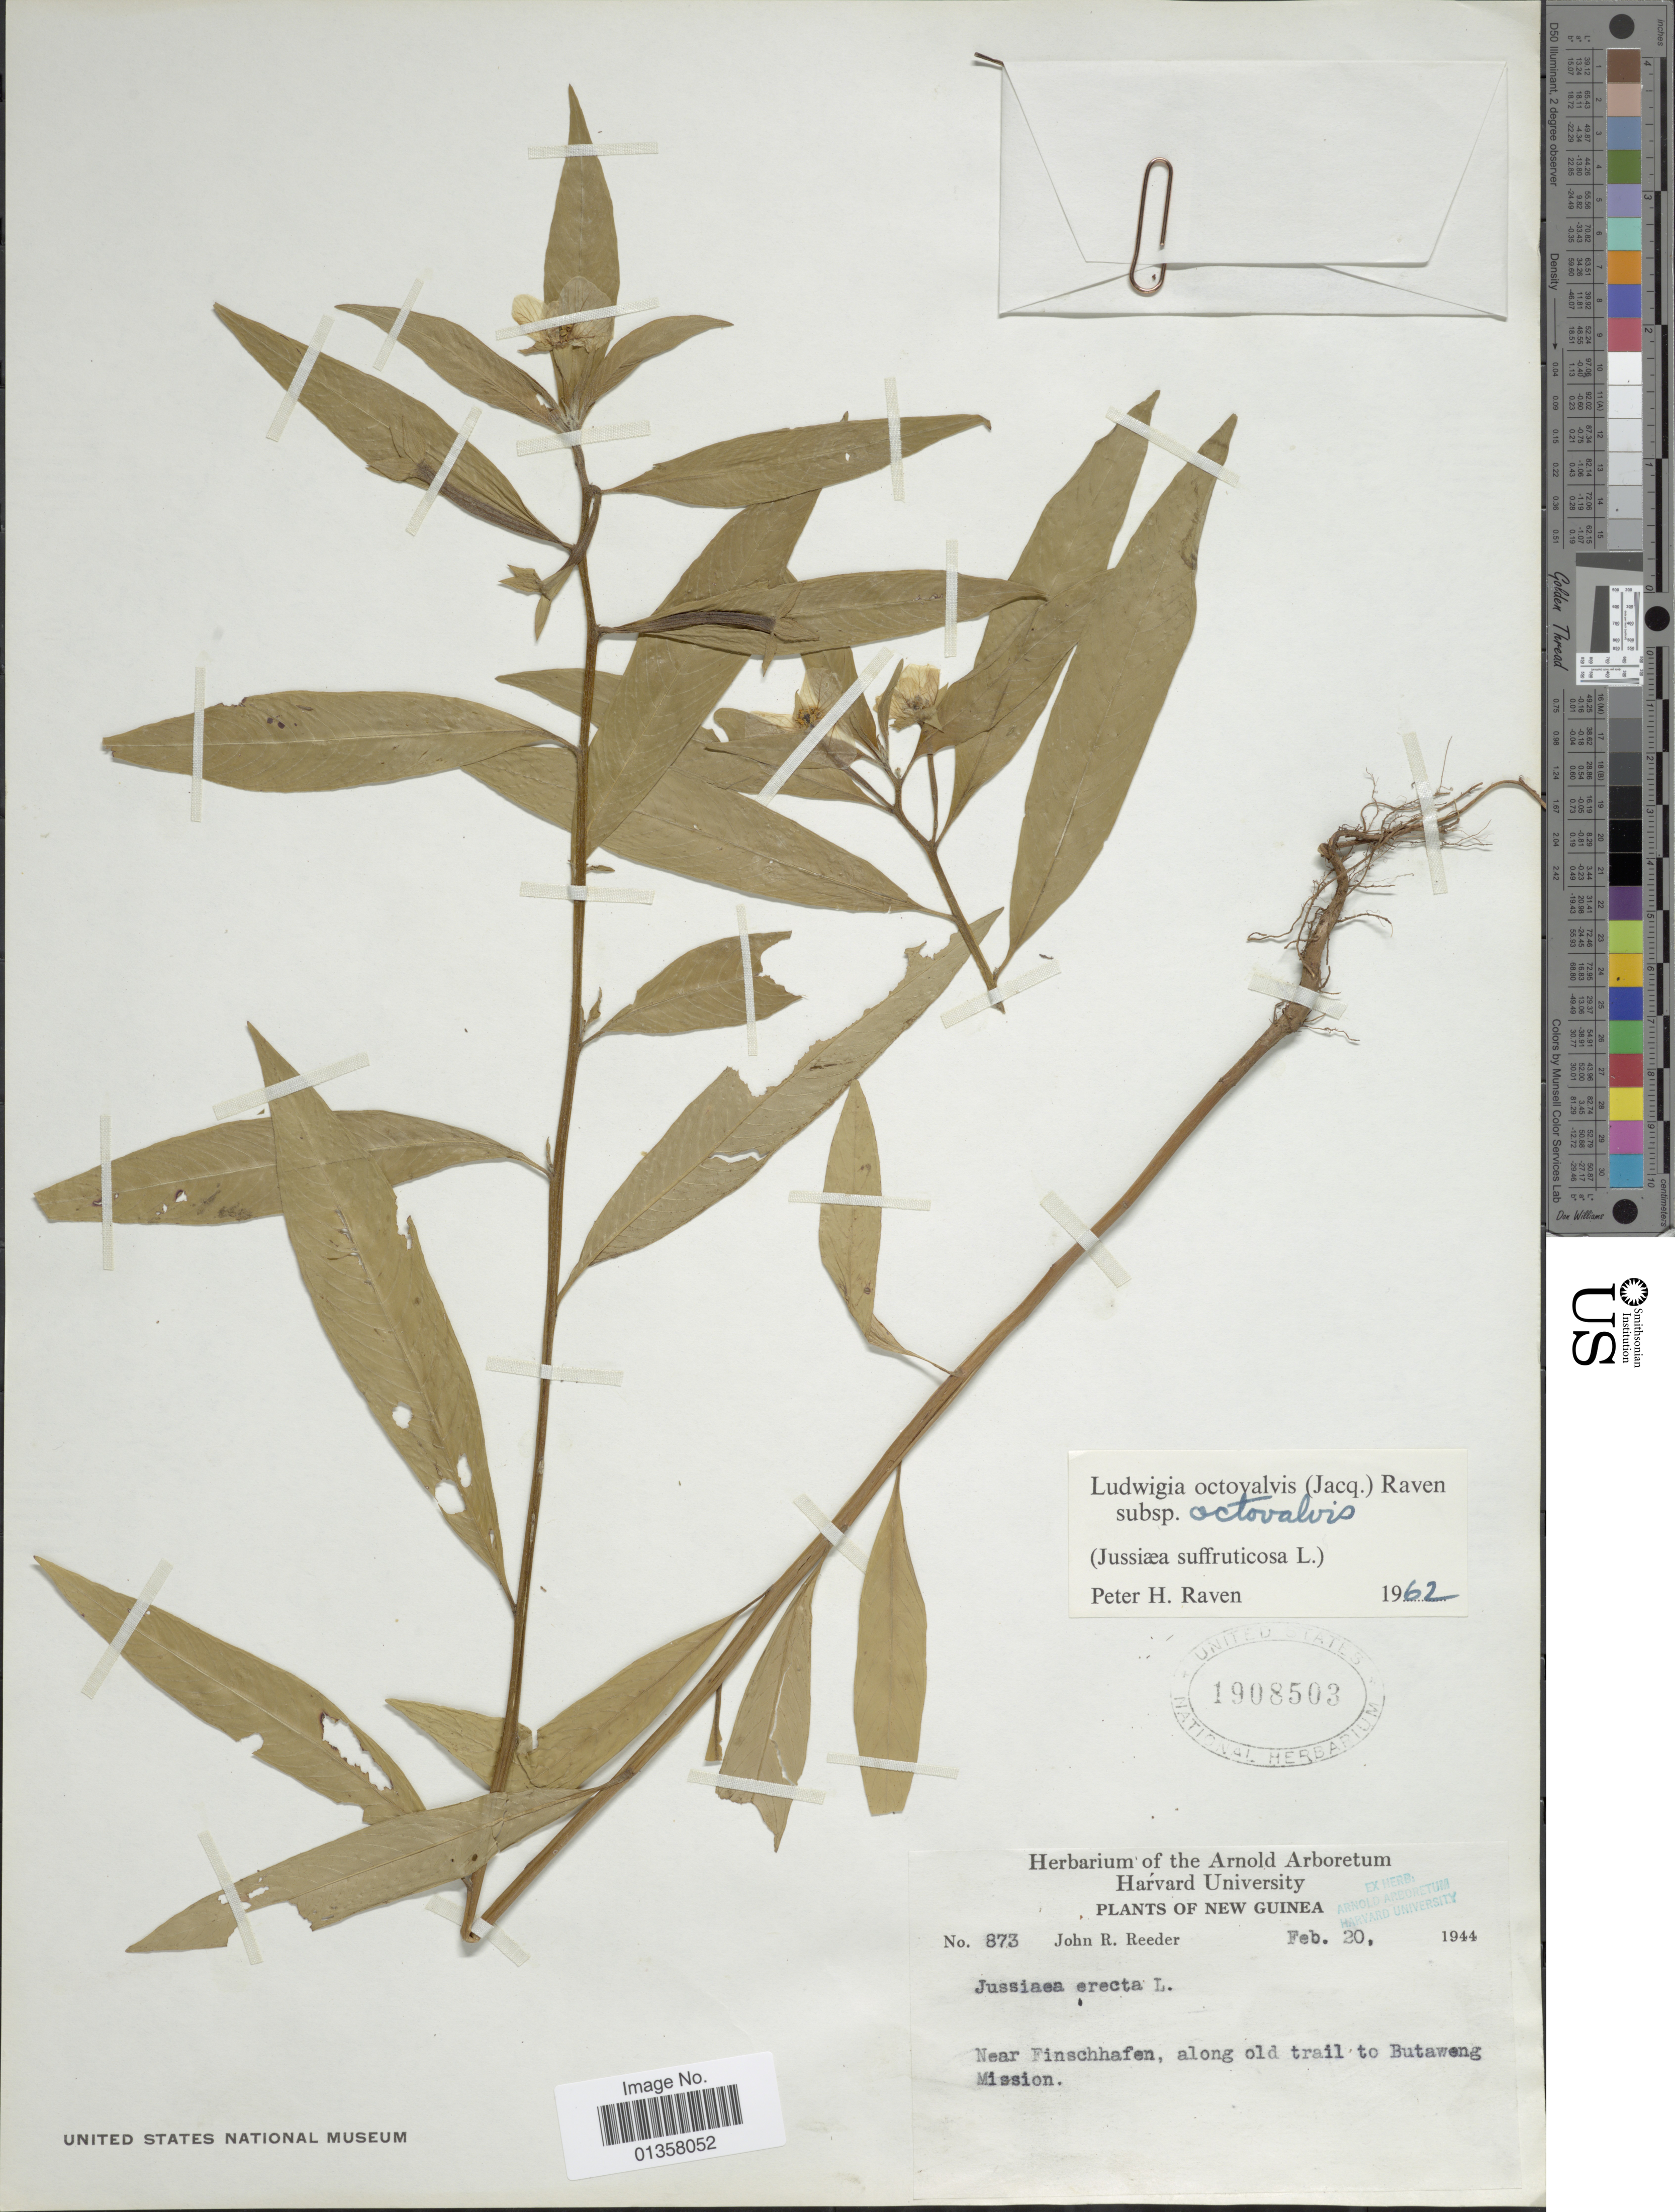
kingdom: Plantae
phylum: Tracheophyta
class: Magnoliopsida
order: Myrtales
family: Onagraceae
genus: Ludwigia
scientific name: Ludwigia octovalvis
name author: (Jacq.) P.H. Raven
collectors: J. R. Reeder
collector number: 873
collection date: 1944-02-20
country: Papua New Guinea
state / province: Morobe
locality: Near Finschhafen, along old trail to Butaweng Mission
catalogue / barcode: US 1908503